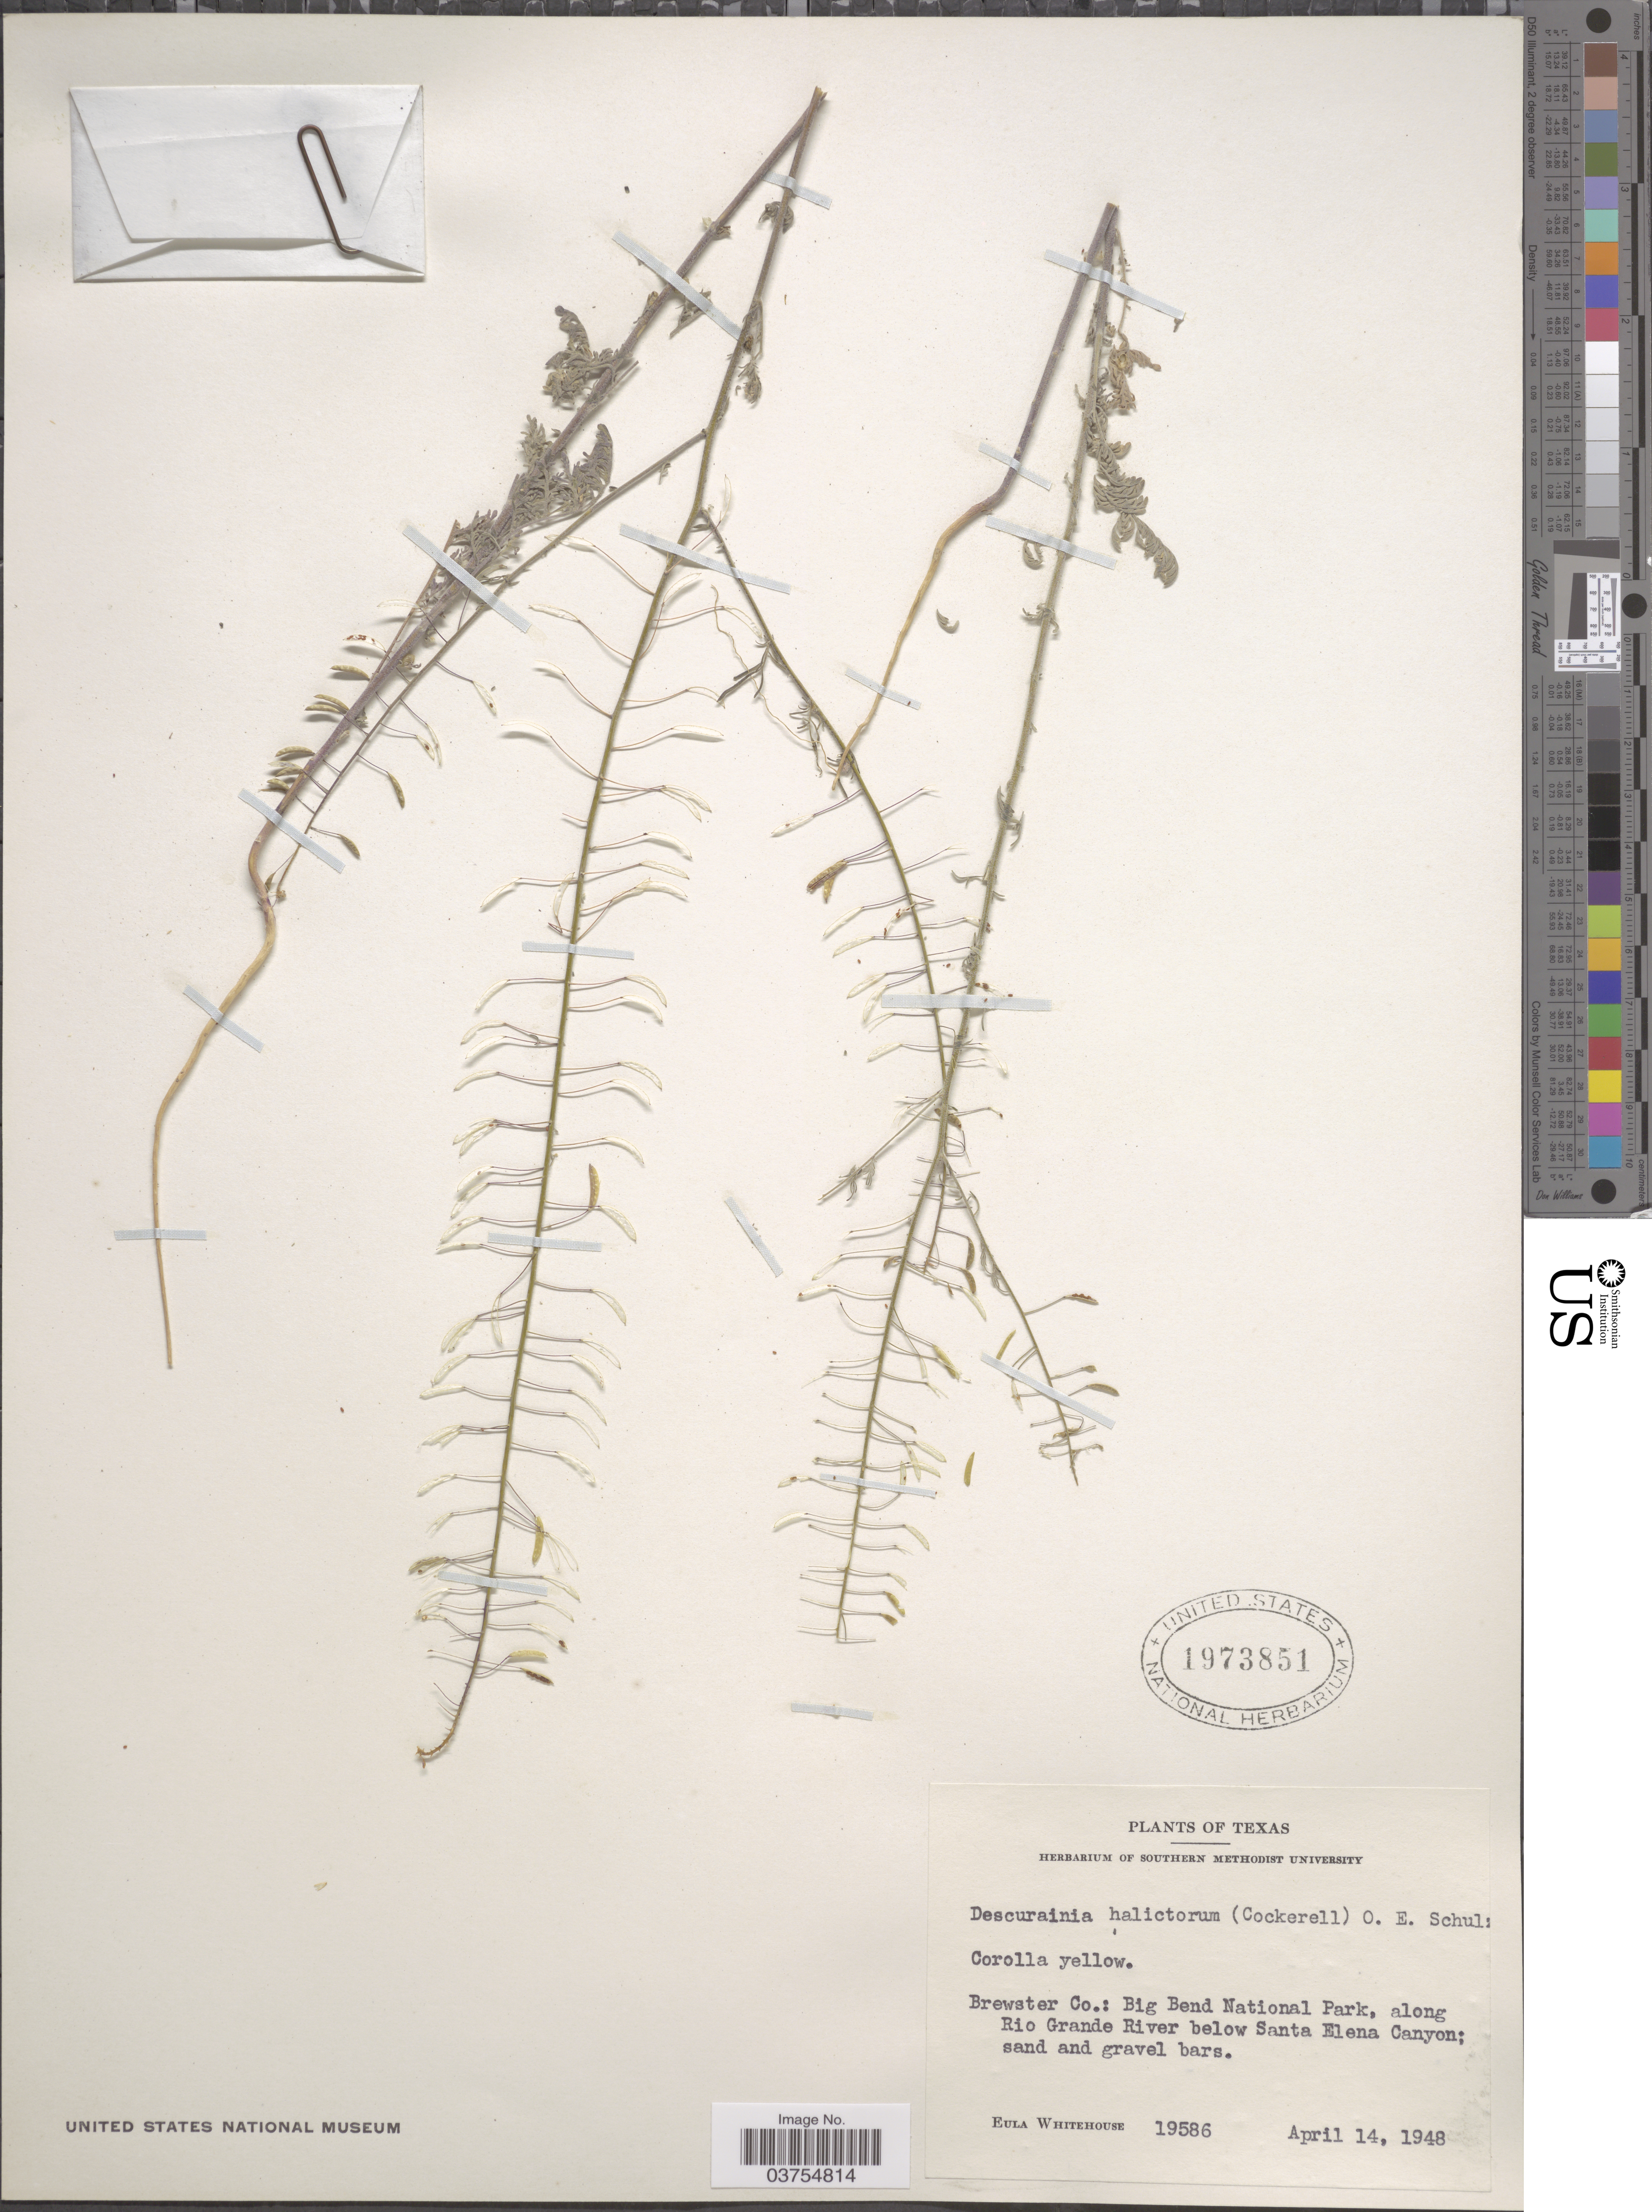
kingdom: Plantae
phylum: Tracheophyta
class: Magnoliopsida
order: Brassicales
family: Brassicaceae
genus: Descurainia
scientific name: Descurainia pinnata subsp. halictorum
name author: (Cockerell) Detling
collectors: E. Whitehouse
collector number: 19586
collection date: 1948-04-14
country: United States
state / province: Texas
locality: Brewster Co.: Big Bend National Park, along Rio Grande River below Santa Elena Canyon.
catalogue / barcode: US 1973851